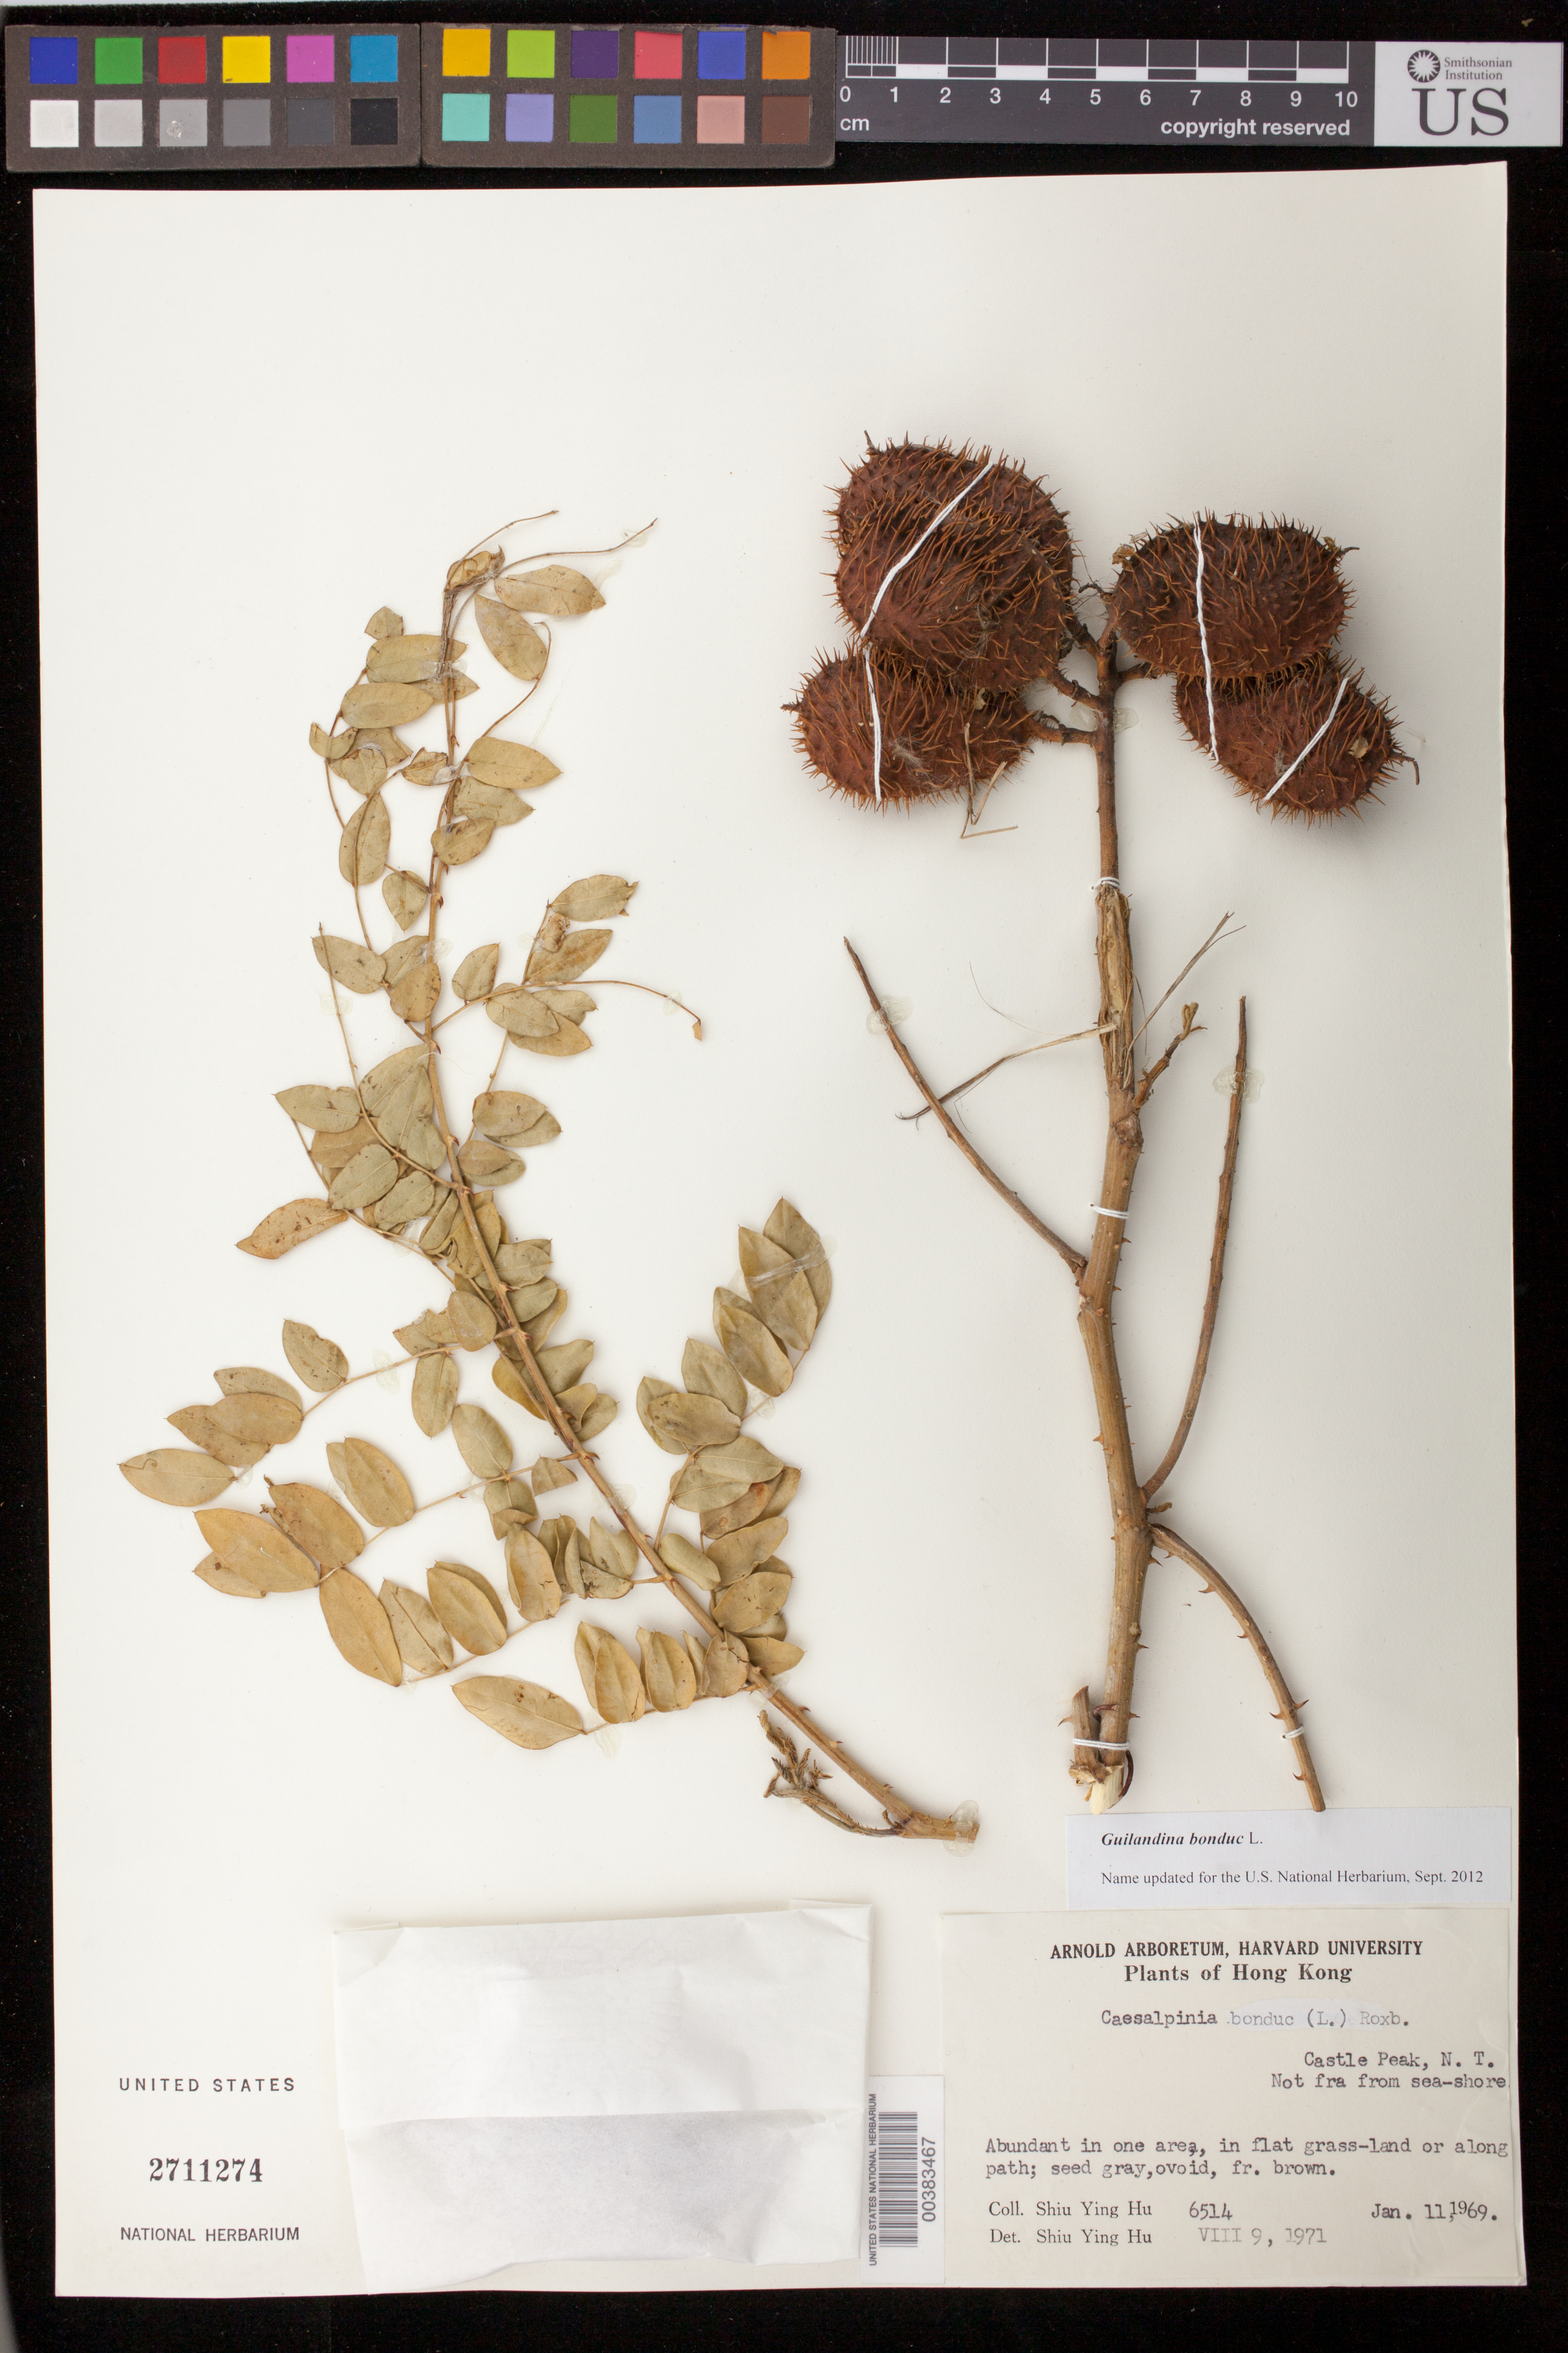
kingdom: Plantae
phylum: Tracheophyta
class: Magnoliopsida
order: Fabales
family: Fabaceae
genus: Guilandina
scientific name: Guilandina bonduc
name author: L.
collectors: S. Y. Hu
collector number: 6514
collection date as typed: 11 Jan 1969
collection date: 1969-01-11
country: China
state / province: Hong Kong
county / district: New Territories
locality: Castle Peak, not far from sea-shore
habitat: Flat grass land or along path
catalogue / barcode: US 2711274